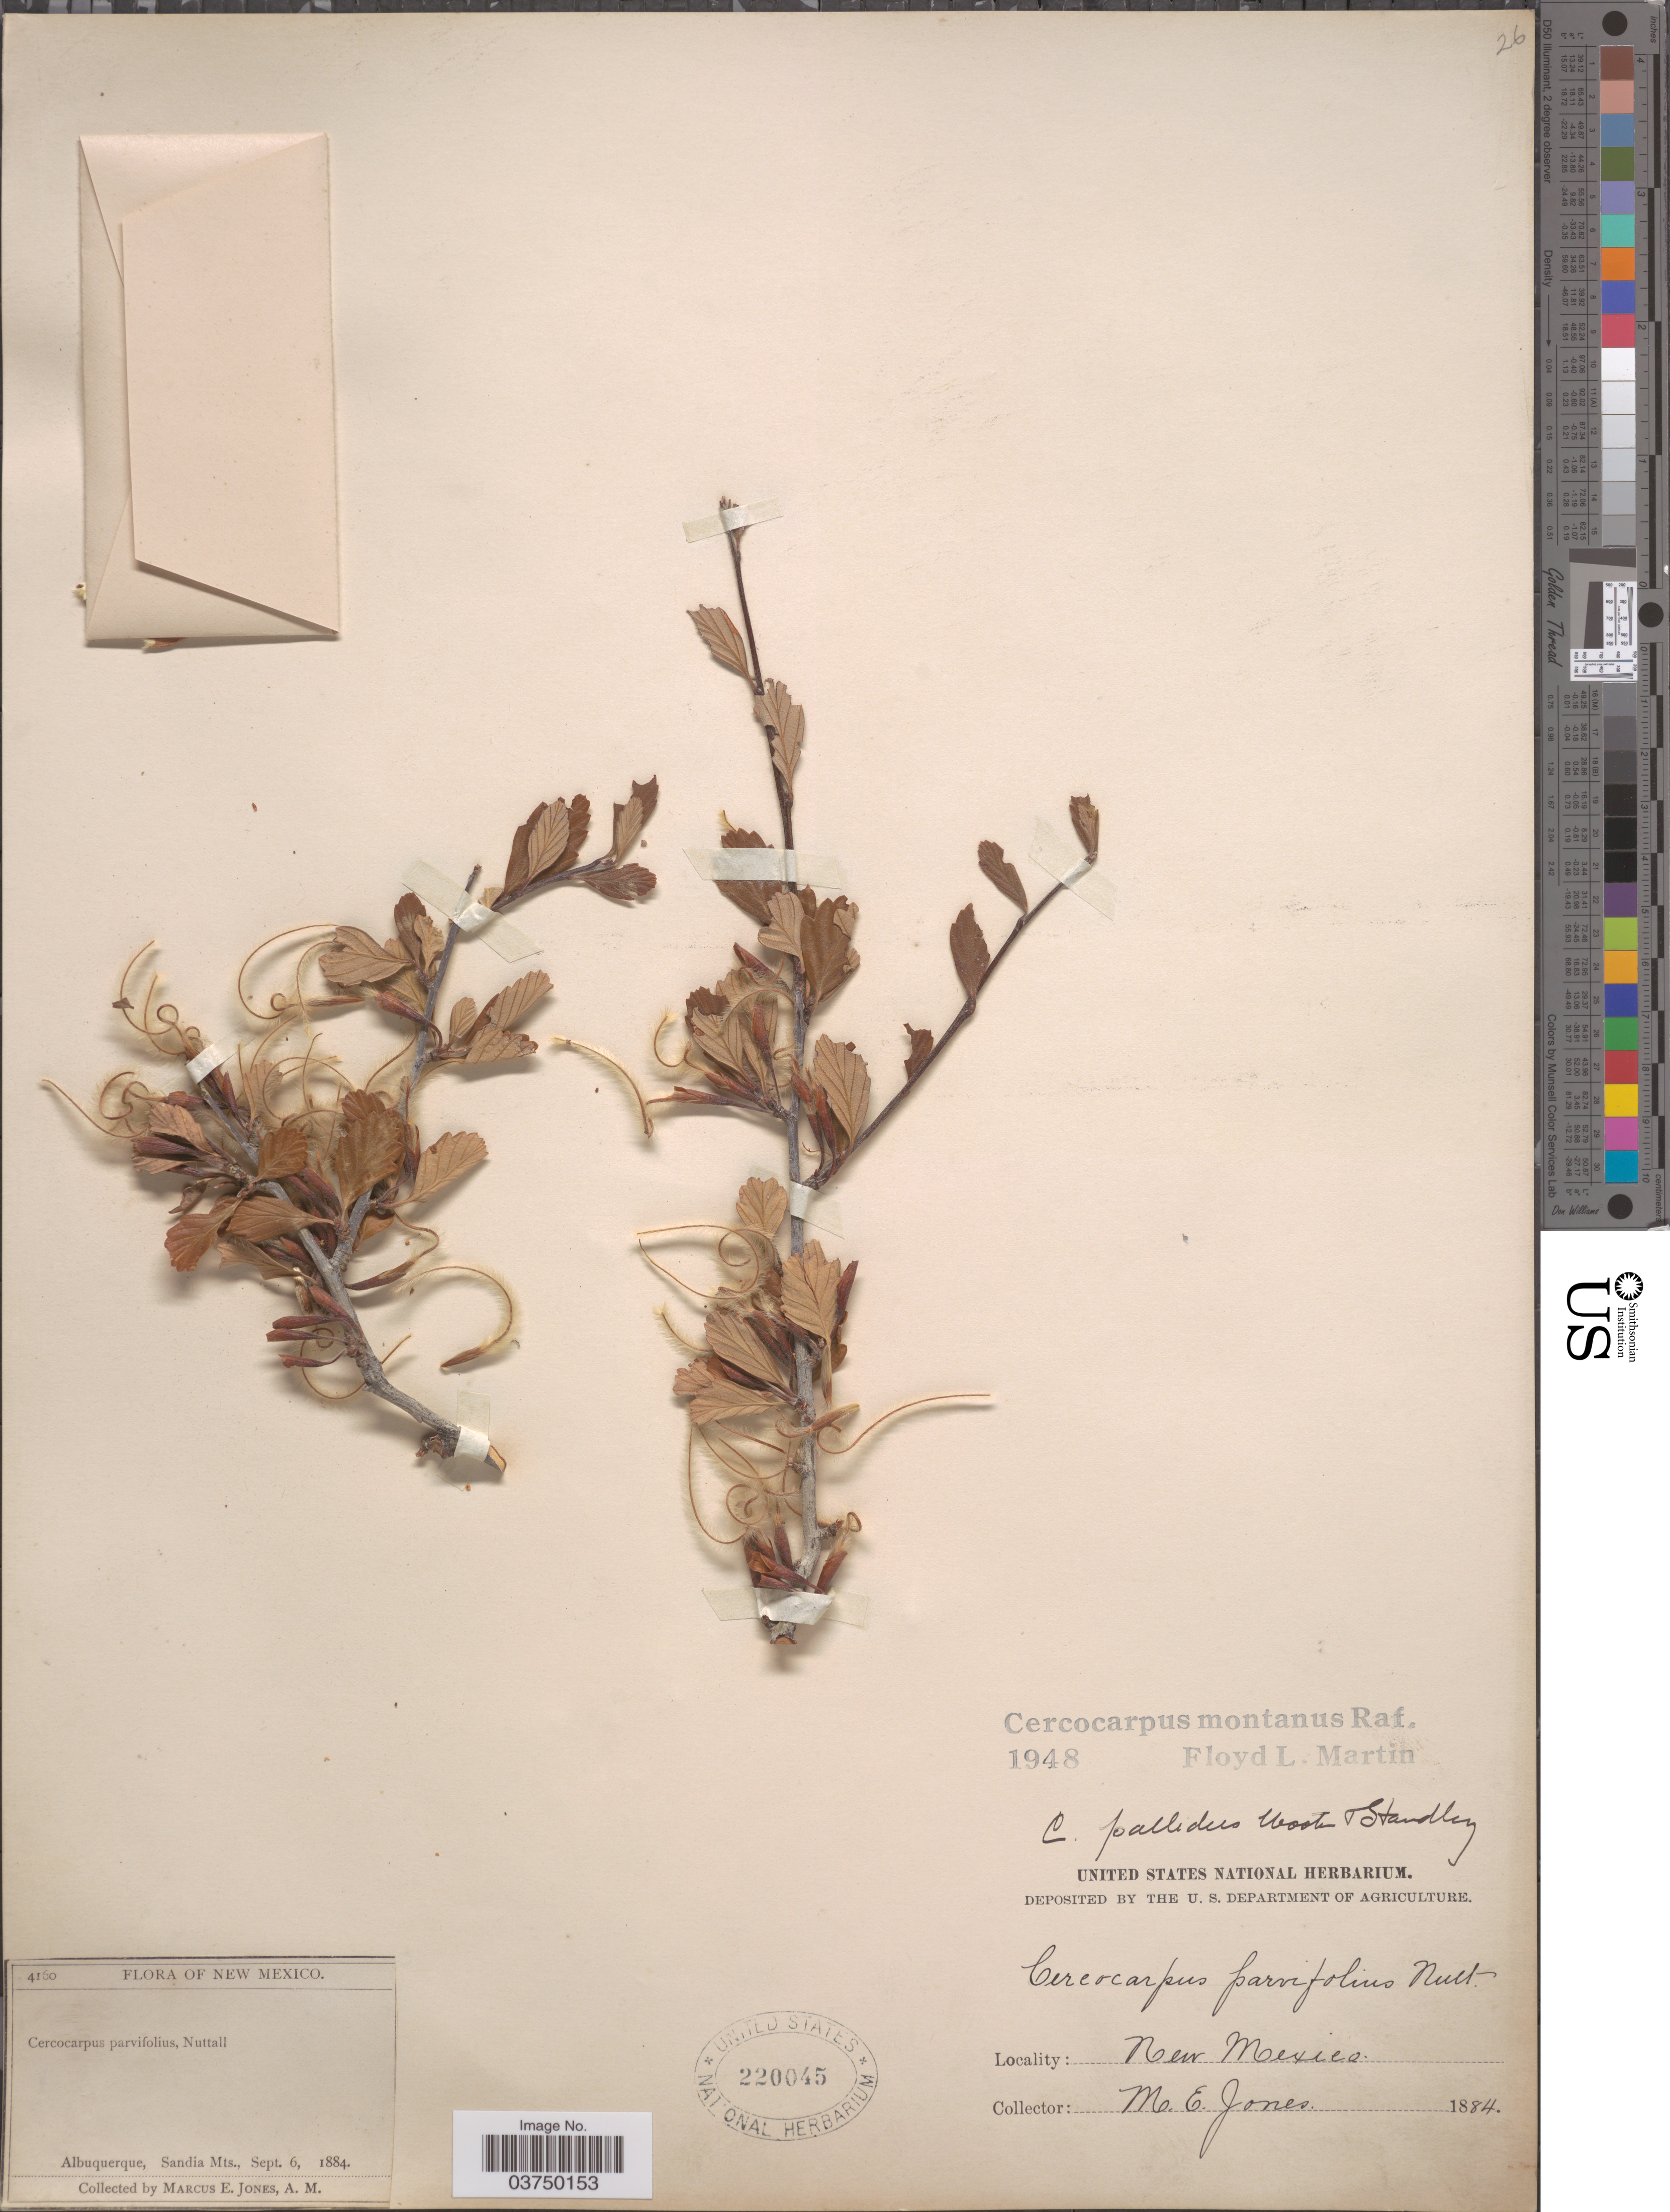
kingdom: Plantae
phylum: Tracheophyta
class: Magnoliopsida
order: Rosales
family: Rosaceae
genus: Cercocarpus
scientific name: Cercocarpus montanus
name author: Raf.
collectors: M. E. Jones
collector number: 4160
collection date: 1884-09-06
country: United States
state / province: New Mexico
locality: Albuquerque, Sandia Mts.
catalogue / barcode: US 220045